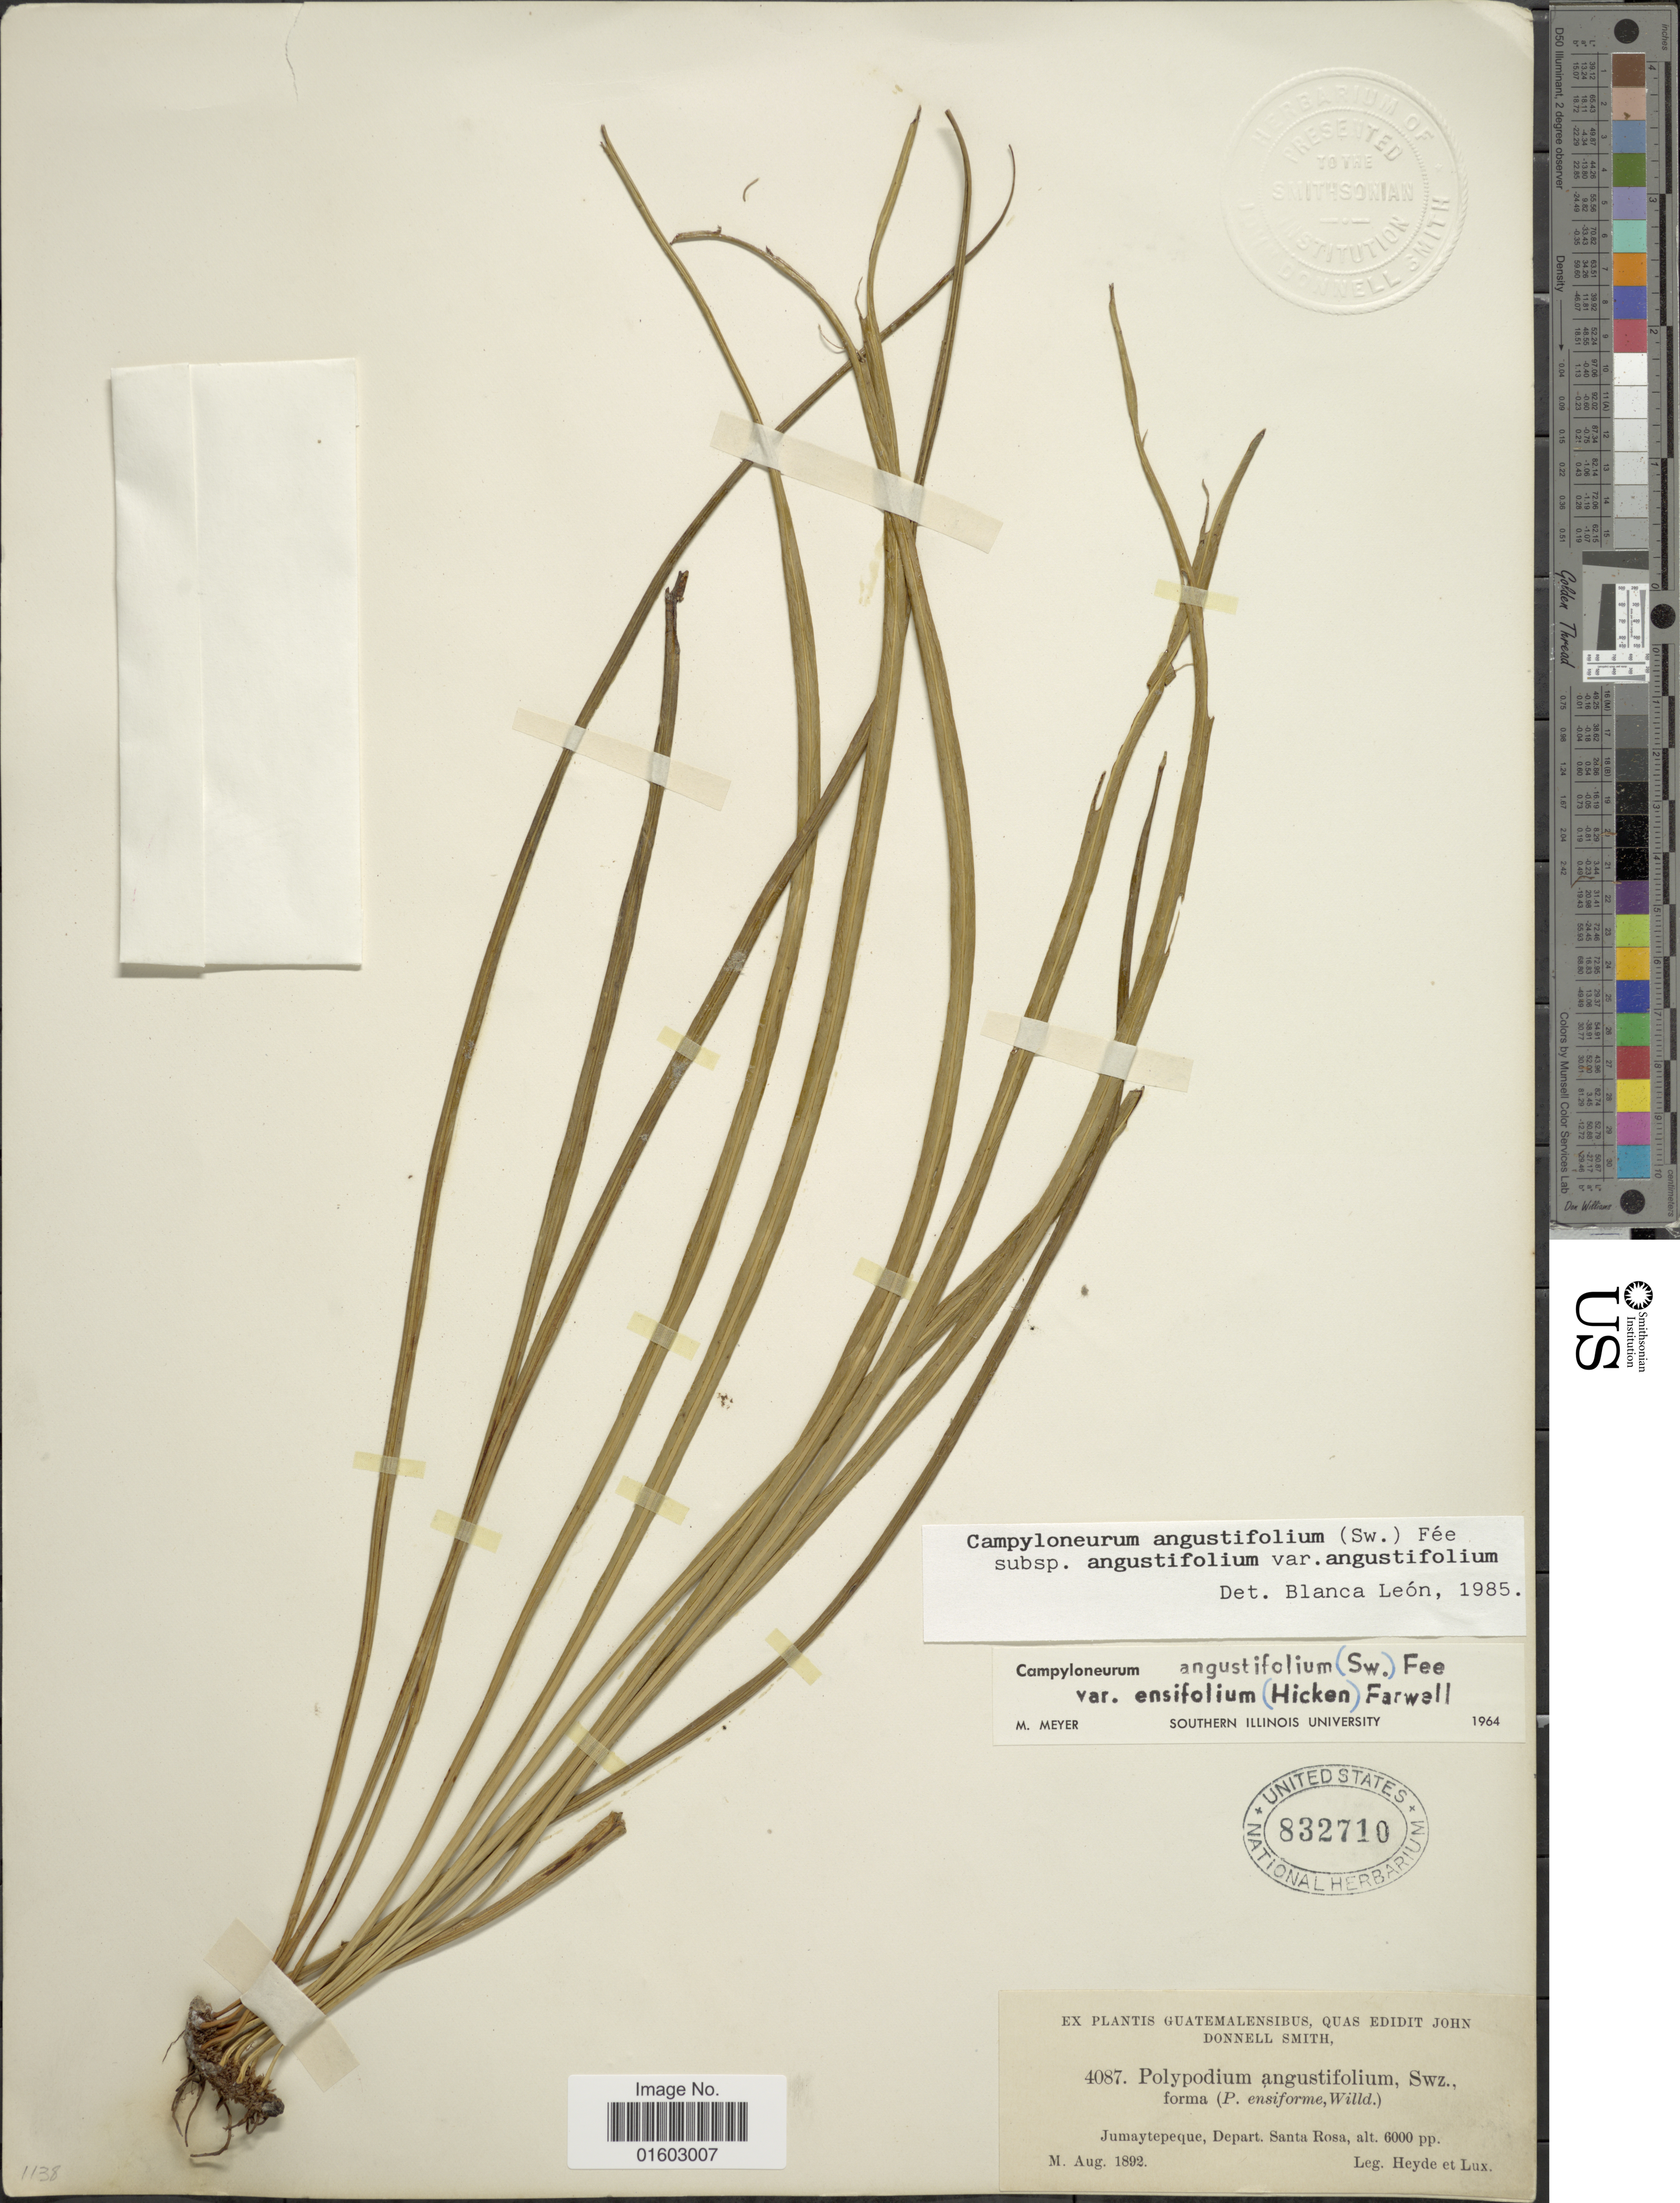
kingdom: Plantae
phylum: Tracheophyta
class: Polypodiopsida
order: Polypodiales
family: Polypodiaceae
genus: Campyloneurum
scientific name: Campyloneurum ensifolium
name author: (Willd.) J. Sm.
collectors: Heyde & Lux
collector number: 4087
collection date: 1892-08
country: Guatemala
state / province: Santa Rosa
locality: Jumaytepeque, Depart. Santa Rosa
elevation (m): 1829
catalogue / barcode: US 832710